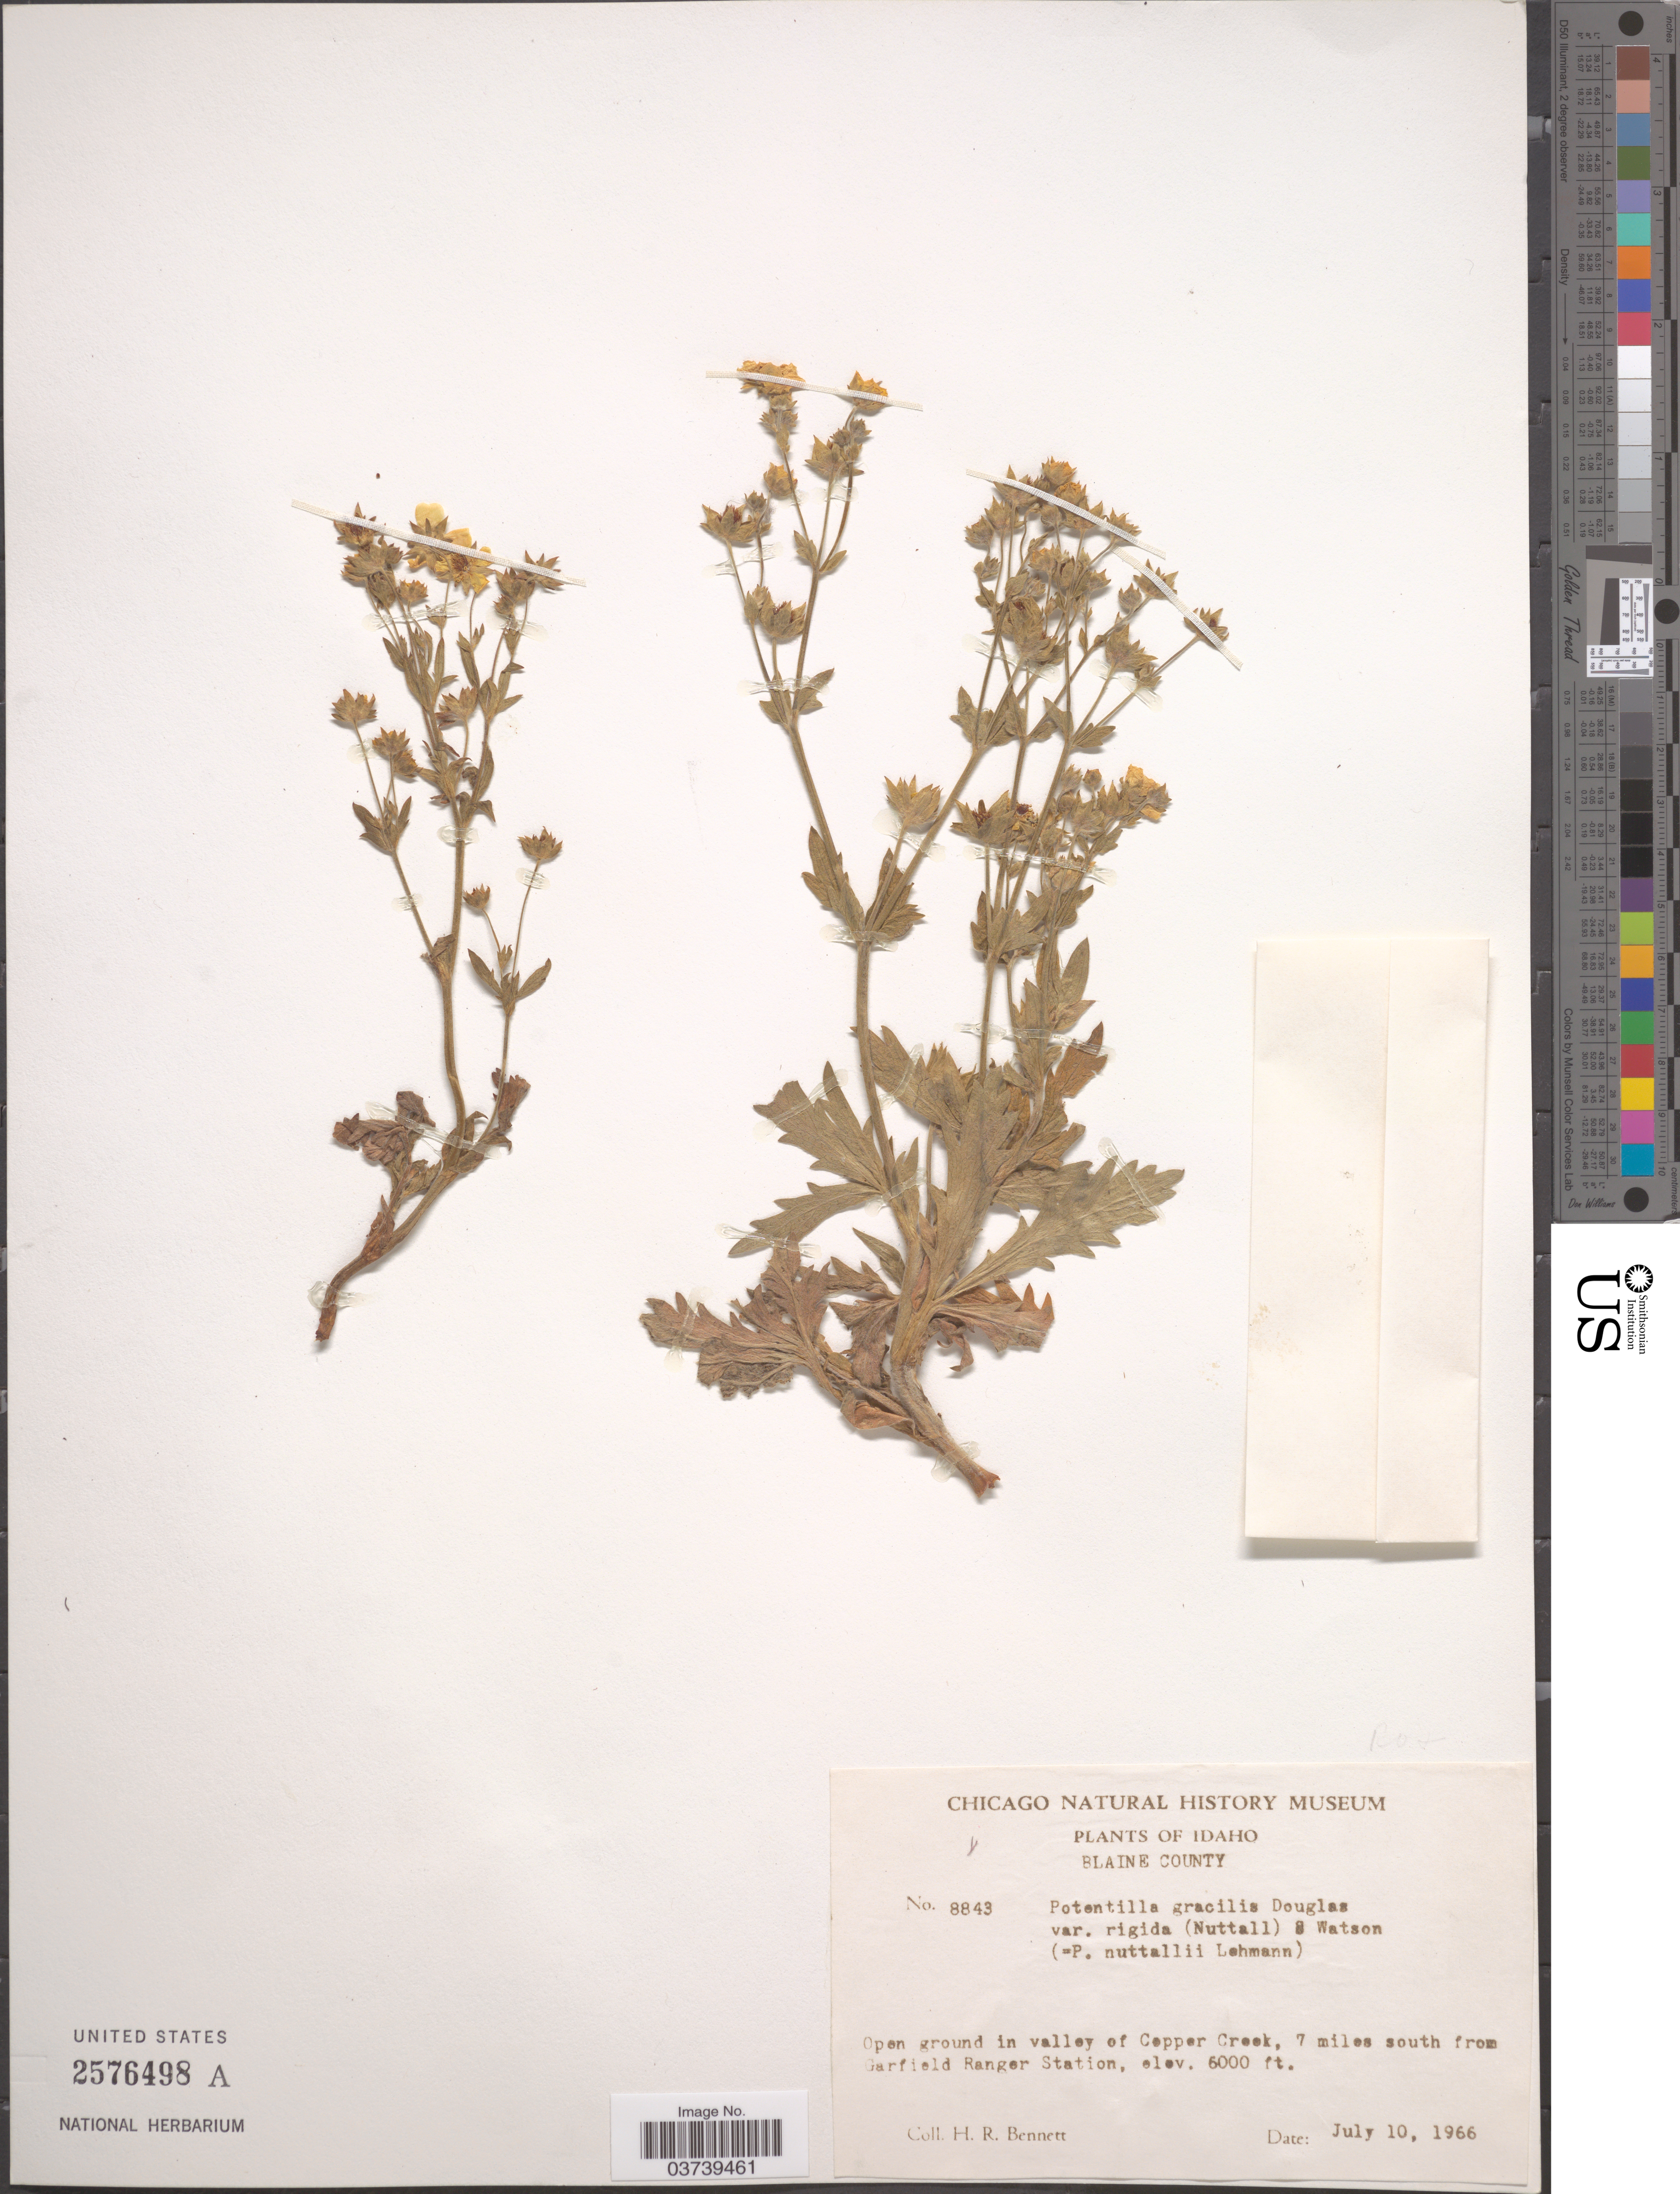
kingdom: Plantae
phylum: Tracheophyta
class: Magnoliopsida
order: Rosales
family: Rosaceae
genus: Potentilla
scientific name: Potentilla gracilis var. fastigiata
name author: (Nutt.) S. Watson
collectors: H. R. Bennett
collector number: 8843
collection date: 1966-07-10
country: United States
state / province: Idaho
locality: Blaine County. Open ground in valley of Copper Creek, 7 miles south from Garfield Ranger Station.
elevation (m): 1829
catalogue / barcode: US 2576498A